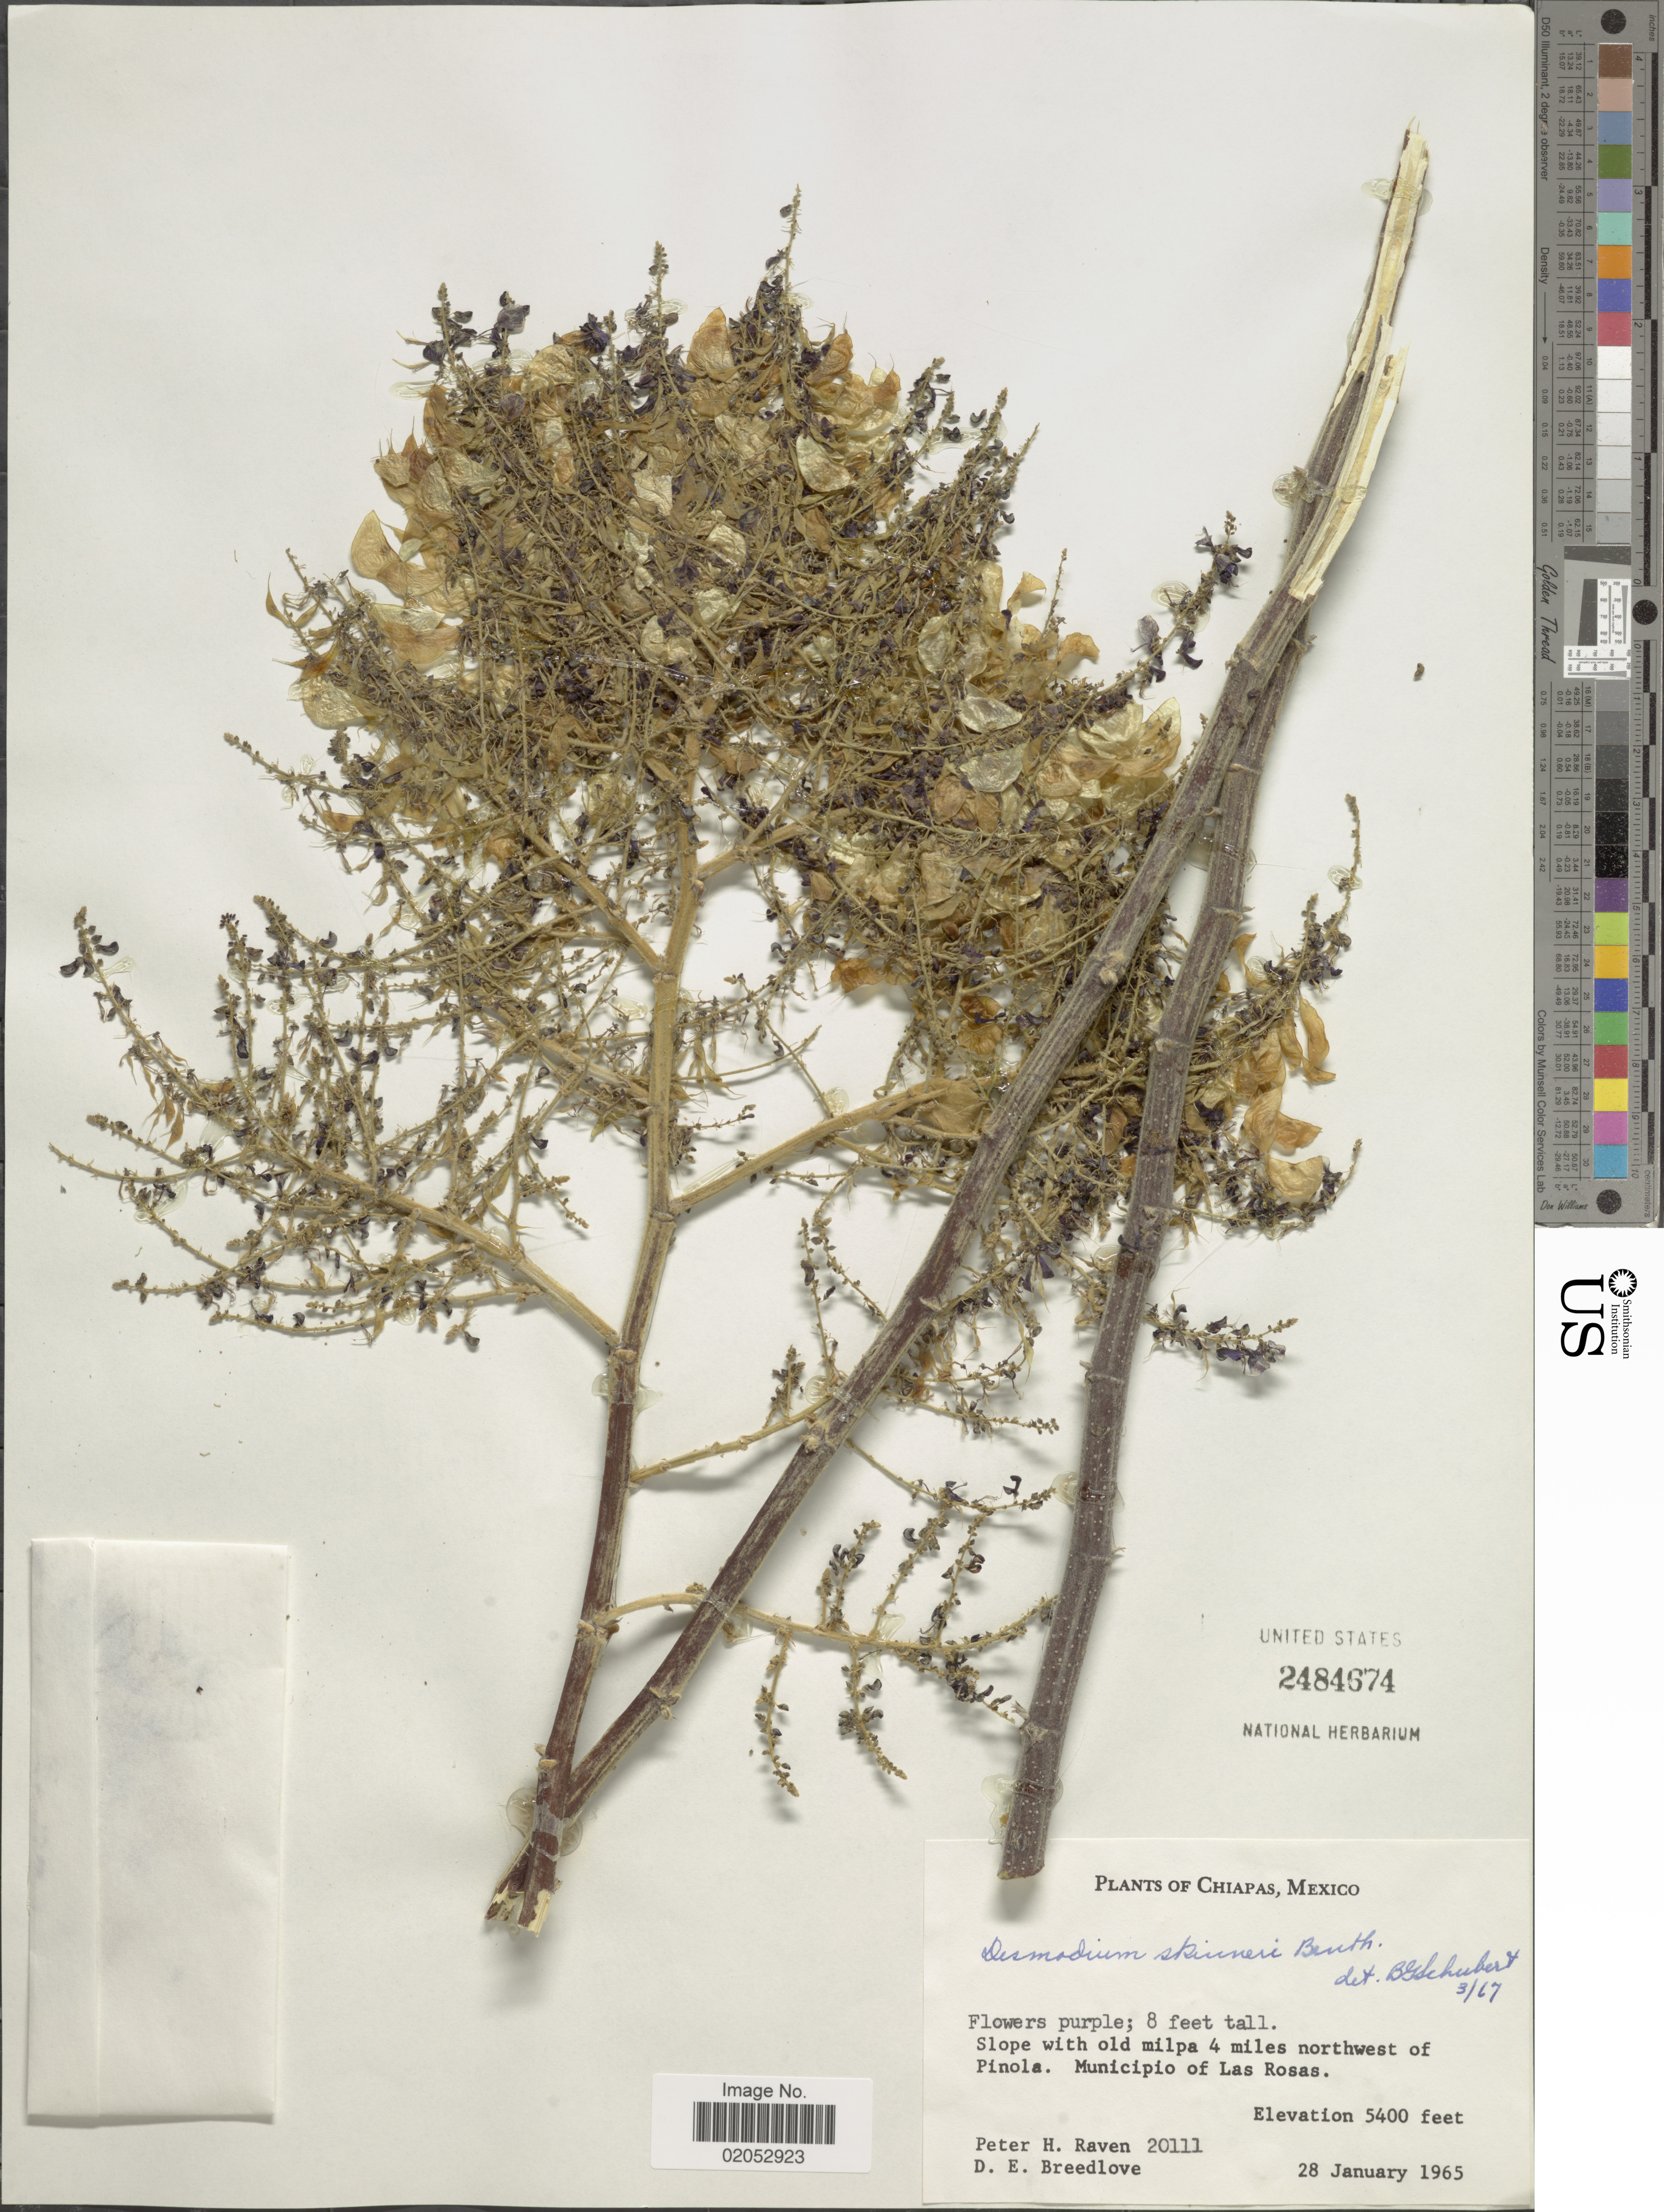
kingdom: Plantae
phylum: Tracheophyta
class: Magnoliopsida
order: Fabales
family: Fabaceae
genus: Desmodium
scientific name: Desmodium skinneri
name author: Benth. ex Hemsl.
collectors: P. Raven & D. E. Breedlove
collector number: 20111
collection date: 1965-01-28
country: Mexico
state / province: Chiapas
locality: Slope with old milpa 4 miles northwest of Pinola. Municipio of Las Rosas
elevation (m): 1646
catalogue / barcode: US 2484674